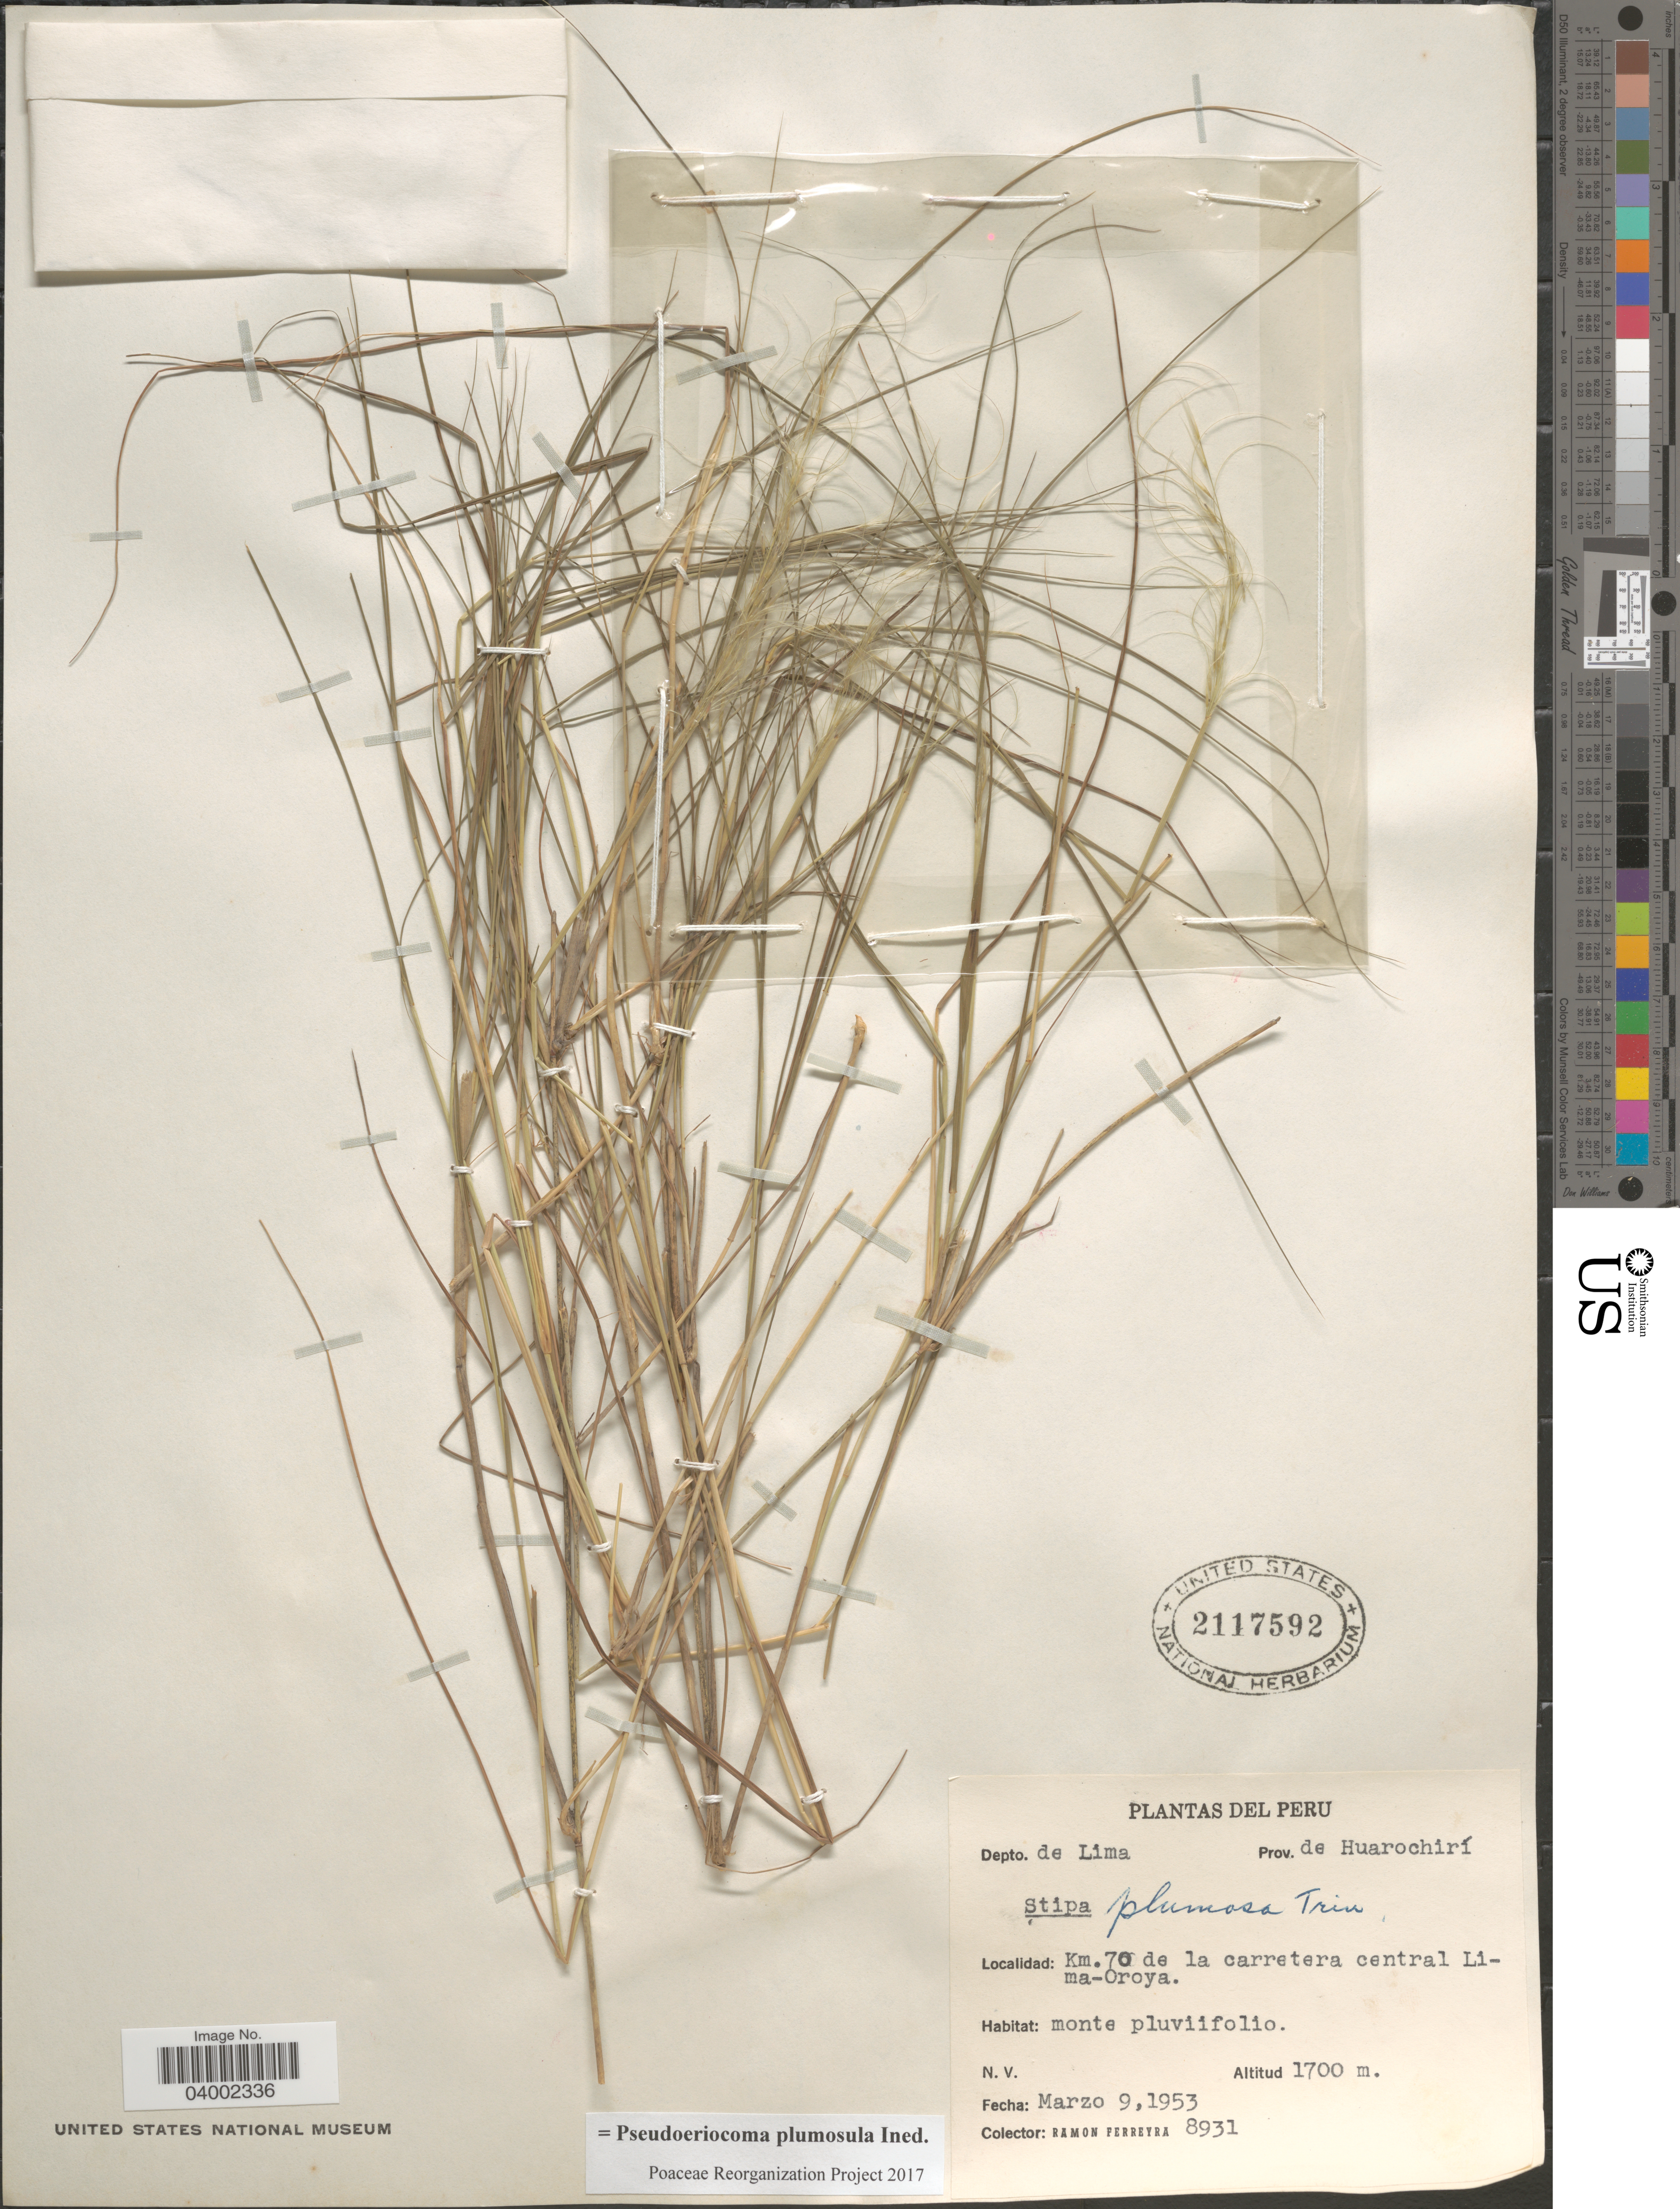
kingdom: Plantae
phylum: Tracheophyta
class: Liliopsida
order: Poales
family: Poaceae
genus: Pseudoeriocoma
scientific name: Pseudoeriocoma plumosula ined.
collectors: R. A. Ferreyra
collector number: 8931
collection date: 1953-03-09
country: Peru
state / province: Lima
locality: Depto. de Lima. Prov. de Huraochirí. Km. 70 de la carretera central Lima-Oroya.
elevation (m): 1700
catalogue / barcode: US 2117592